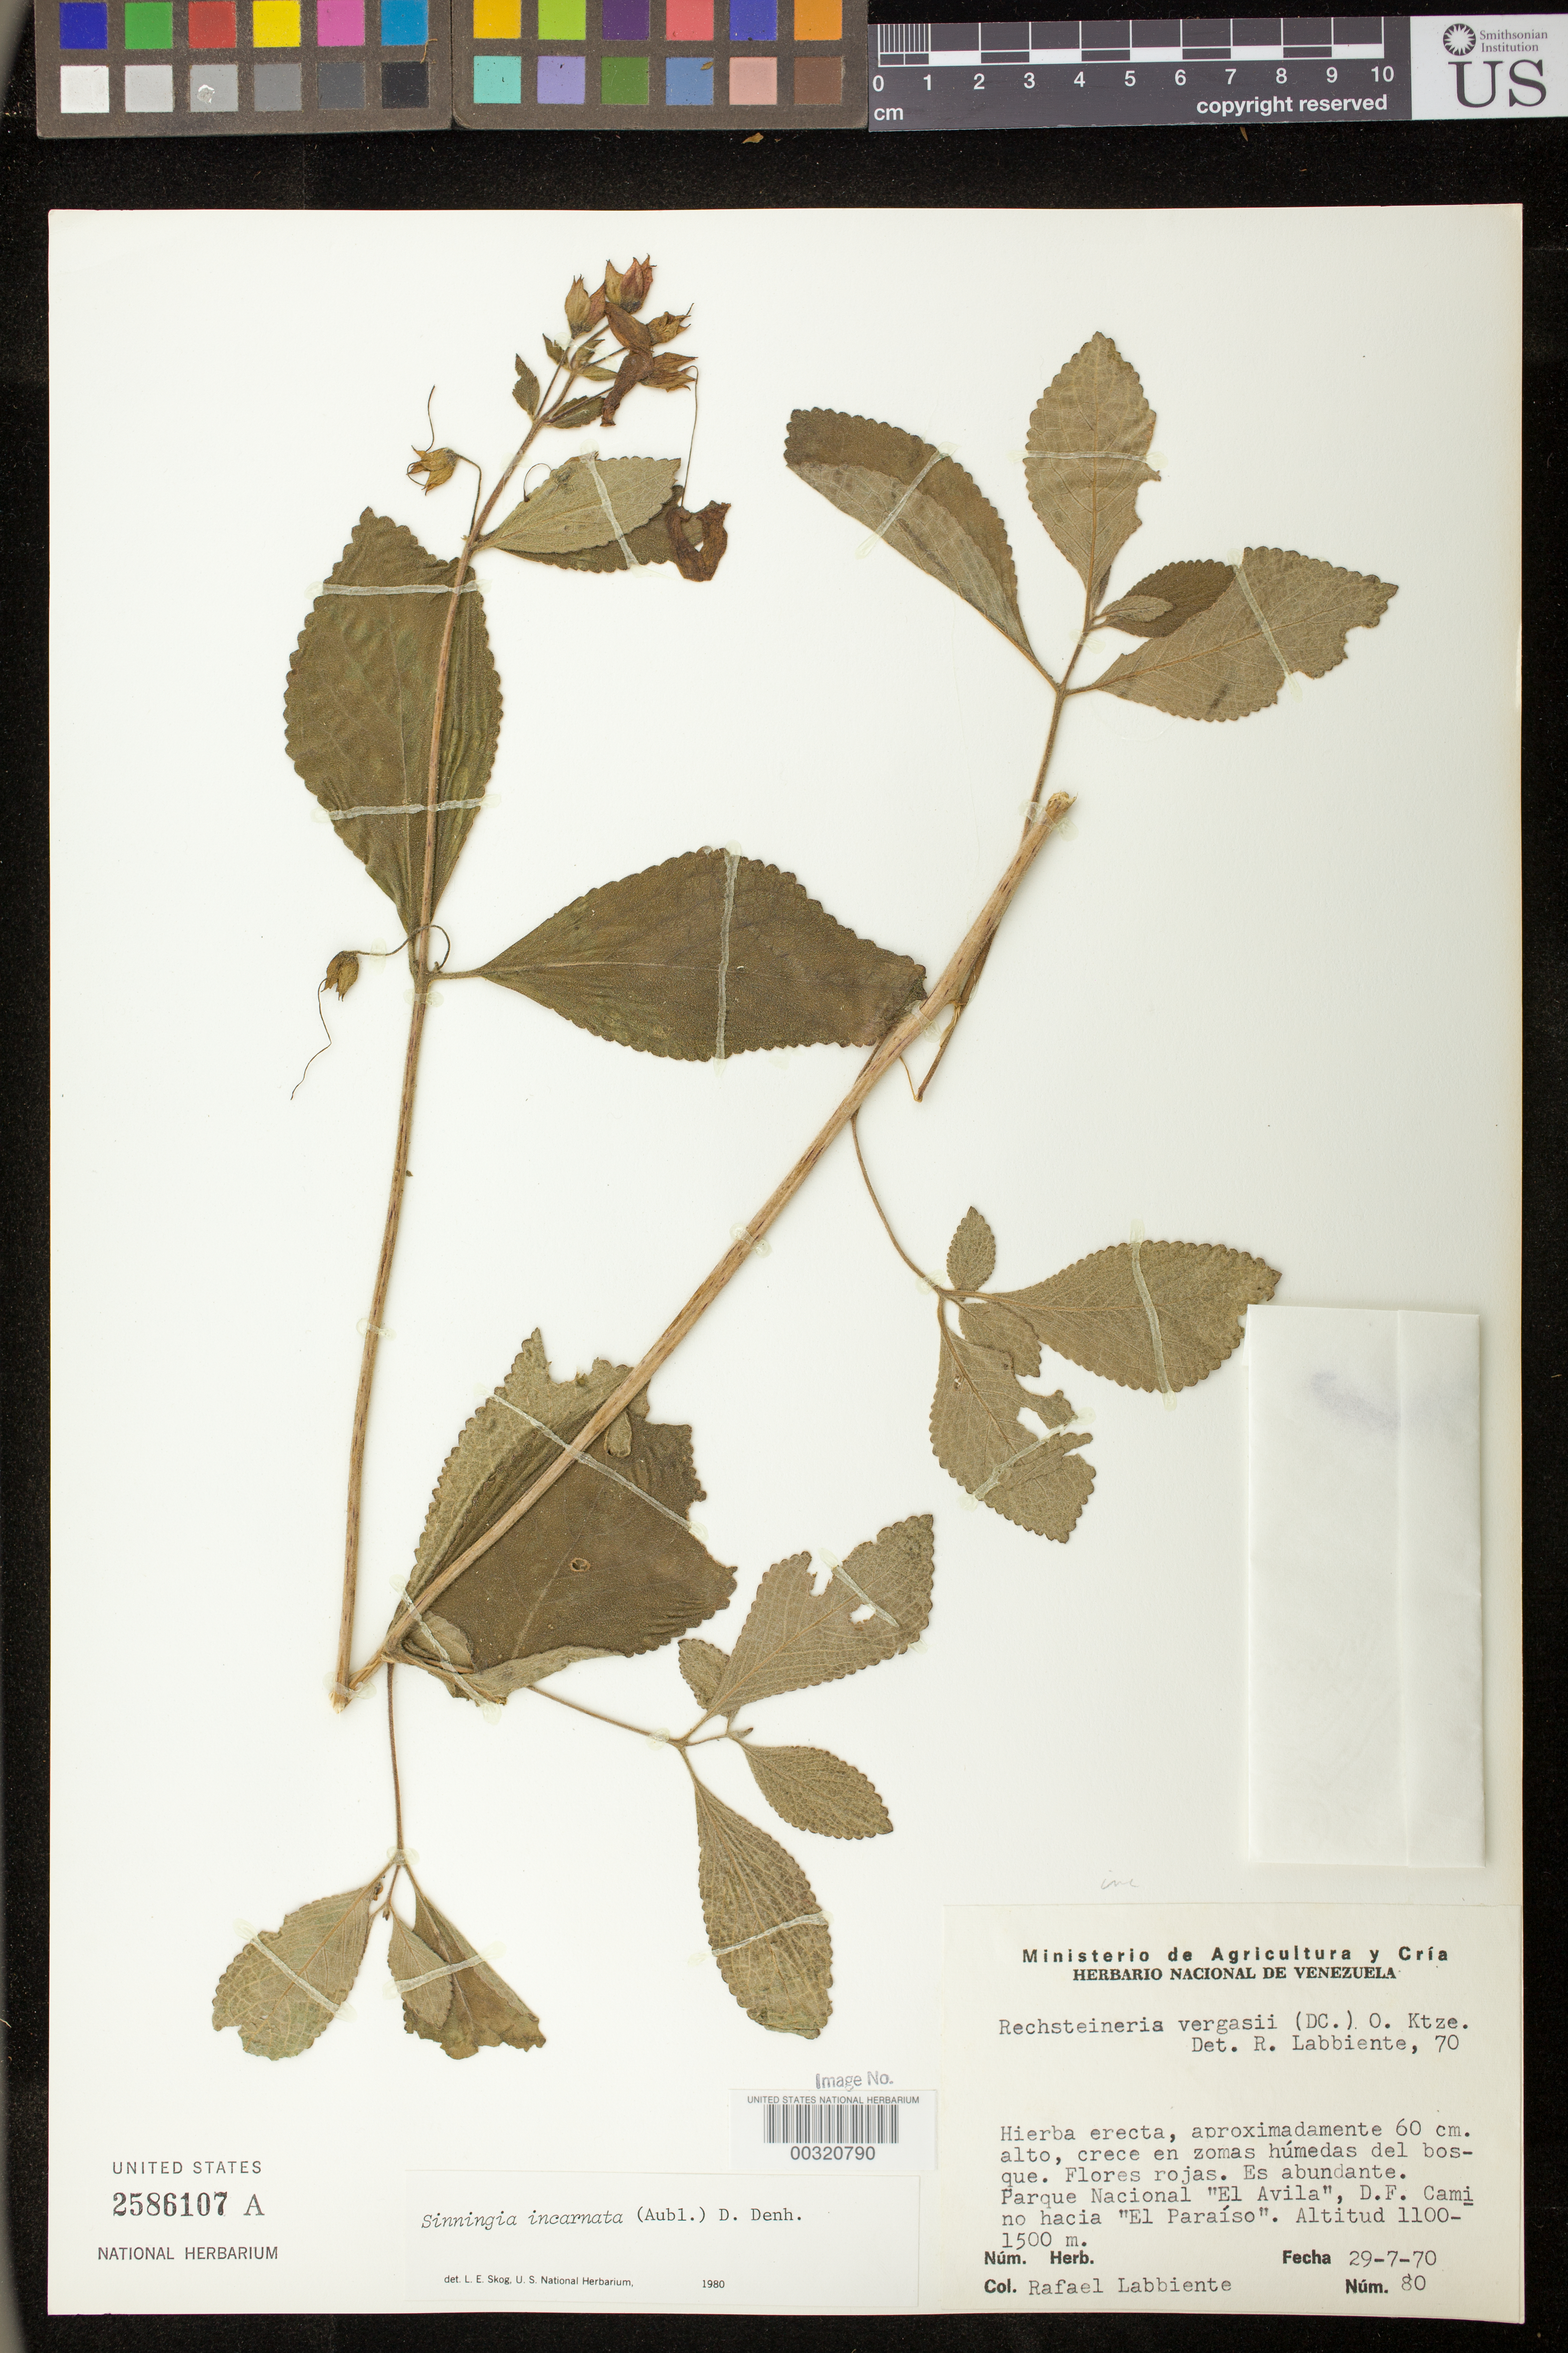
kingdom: Plantae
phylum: Tracheophyta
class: Magnoliopsida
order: Lamiales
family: Gesneriaceae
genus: Sinningia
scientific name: Sinningia incarnata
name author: (Aubl.) D.L. Denham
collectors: R. Labbiente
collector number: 80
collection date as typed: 29 Jul 1970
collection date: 1970-07-29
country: Venezuela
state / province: Miranda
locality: Parque Nacional "El Avila", road near "El Paraiso"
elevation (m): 1100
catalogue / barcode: US 2586107A